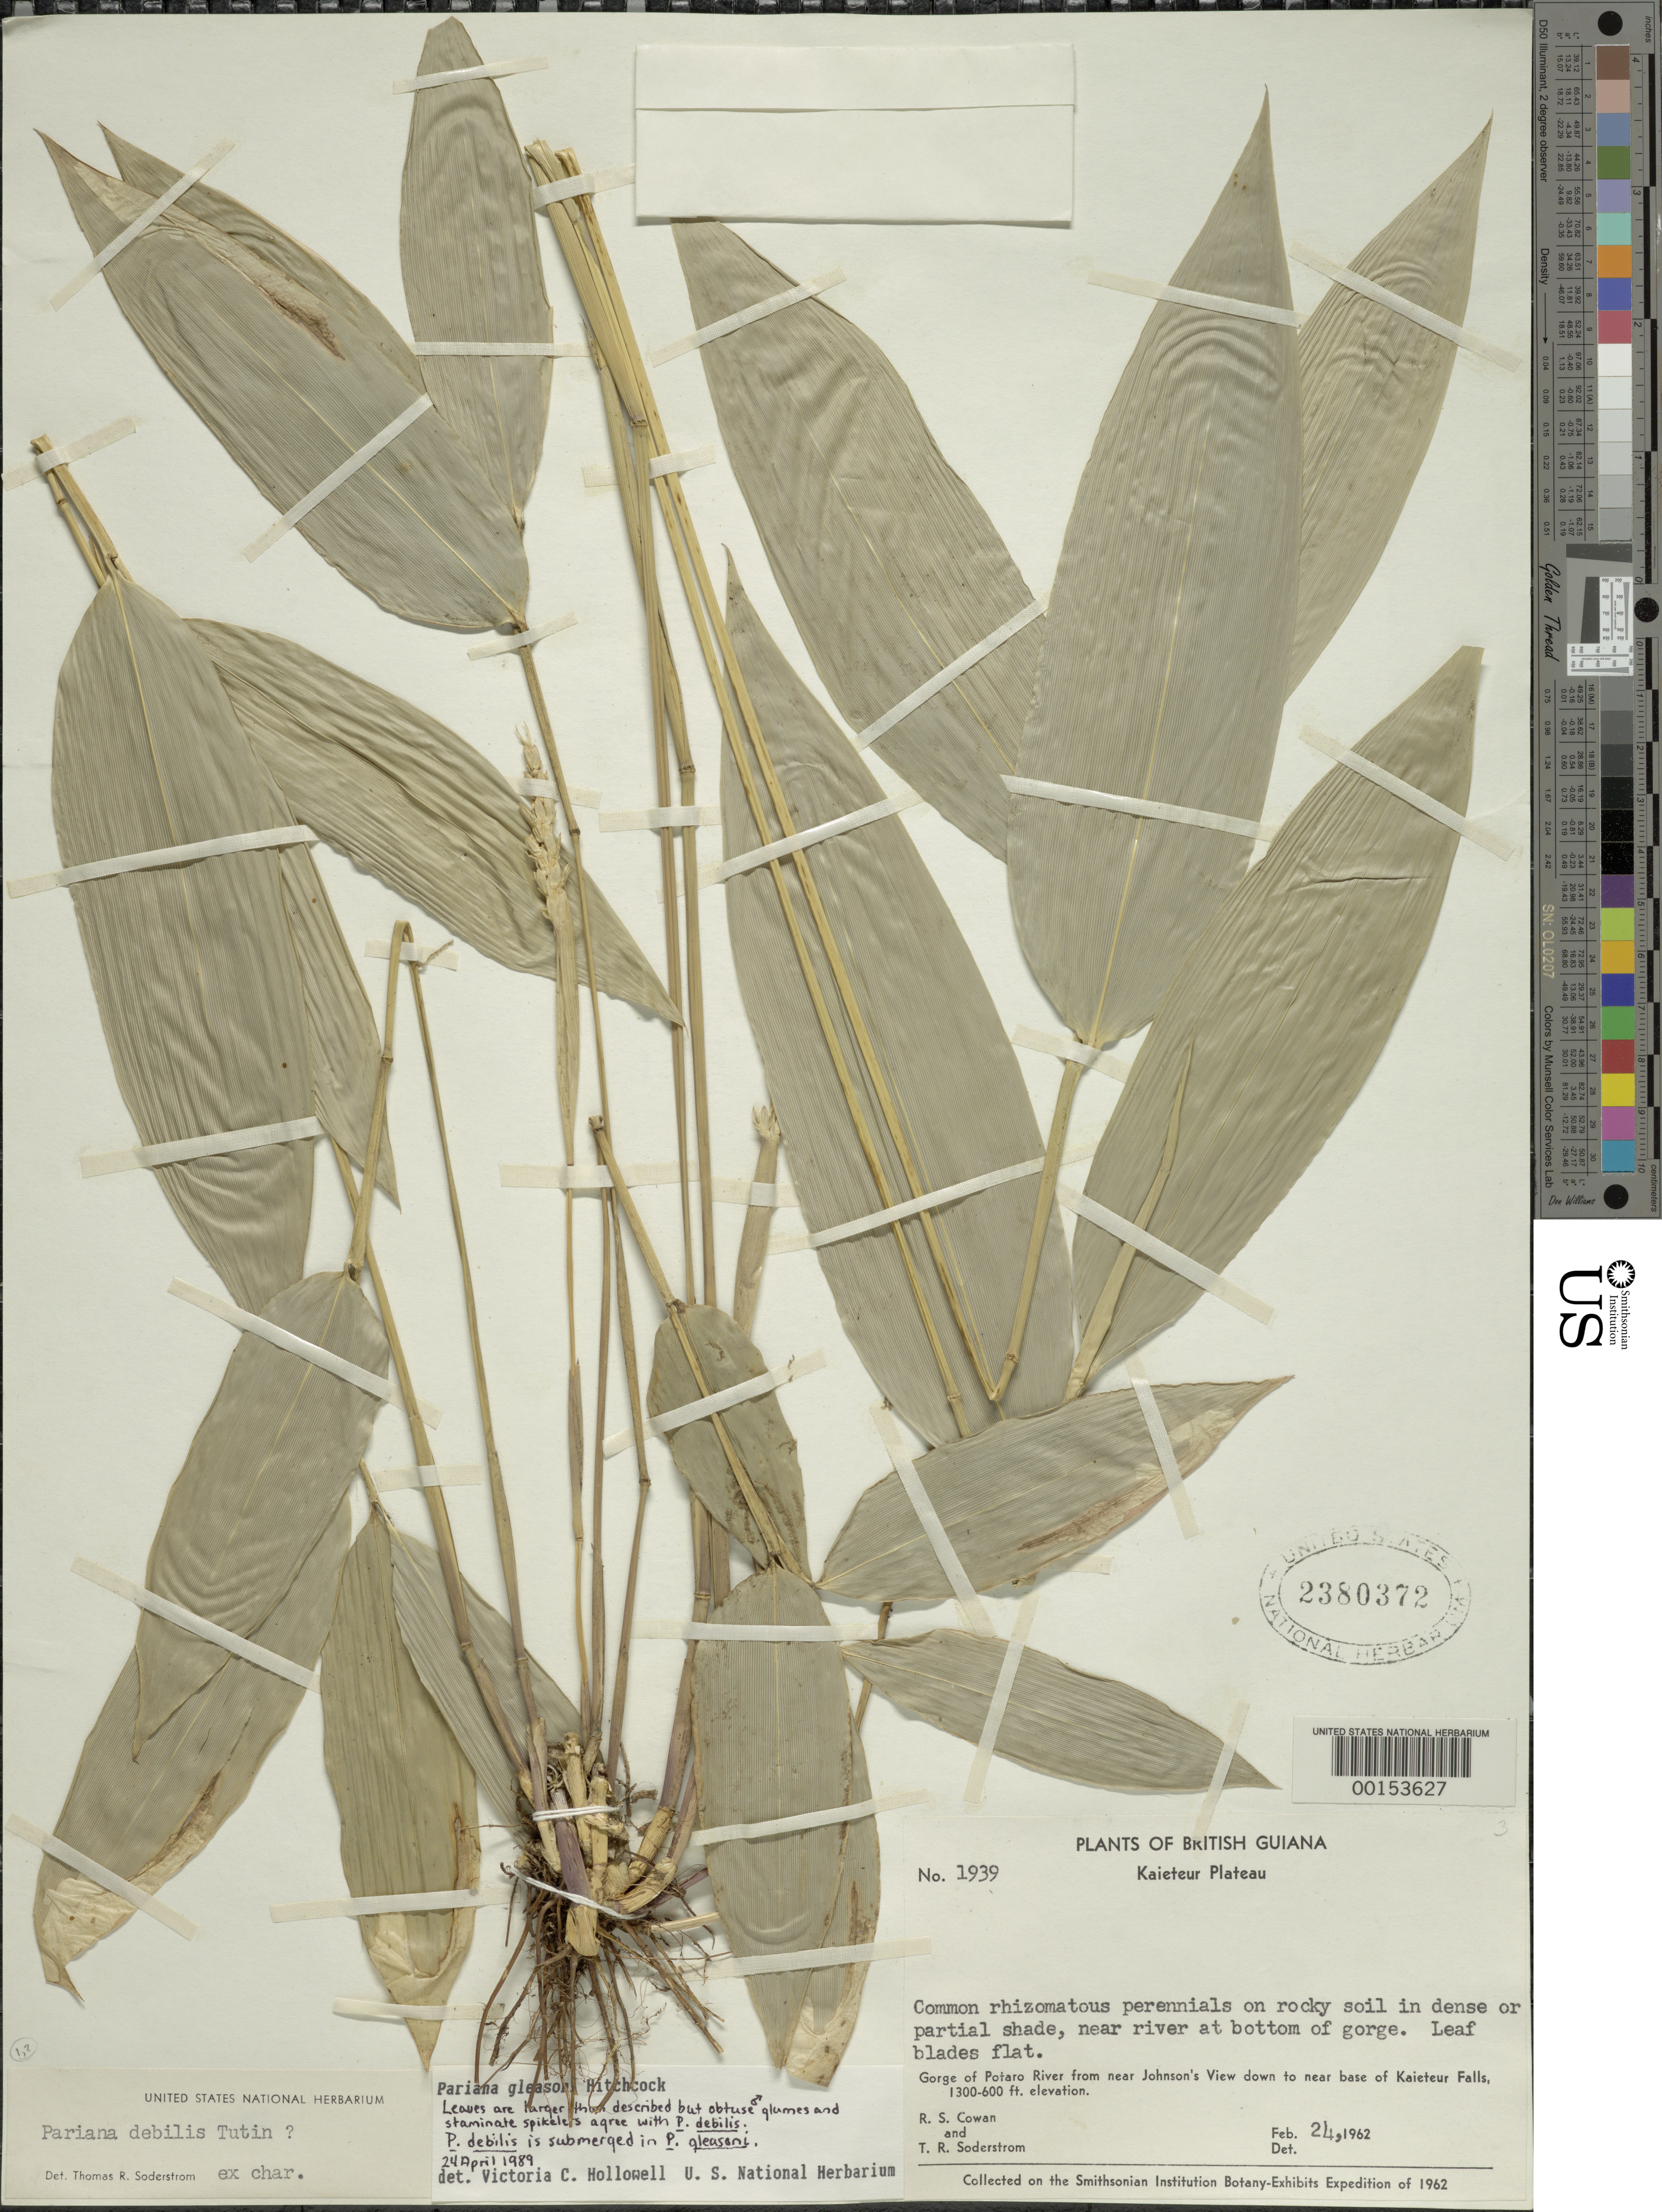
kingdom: Plantae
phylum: Tracheophyta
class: Liliopsida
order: Poales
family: Poaceae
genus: Pariana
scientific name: Pariana gleasonii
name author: Hitchc.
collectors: R. S. Cowan & T. R. Soderstrom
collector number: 1939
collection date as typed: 24 Feb 1962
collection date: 1962-02-24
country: Guyana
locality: Kaiteur plateau, gorge of potaro river, near johnson's view, near base of kaiteur falls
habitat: Near river at bottom of gorge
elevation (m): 396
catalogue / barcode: US 2380372